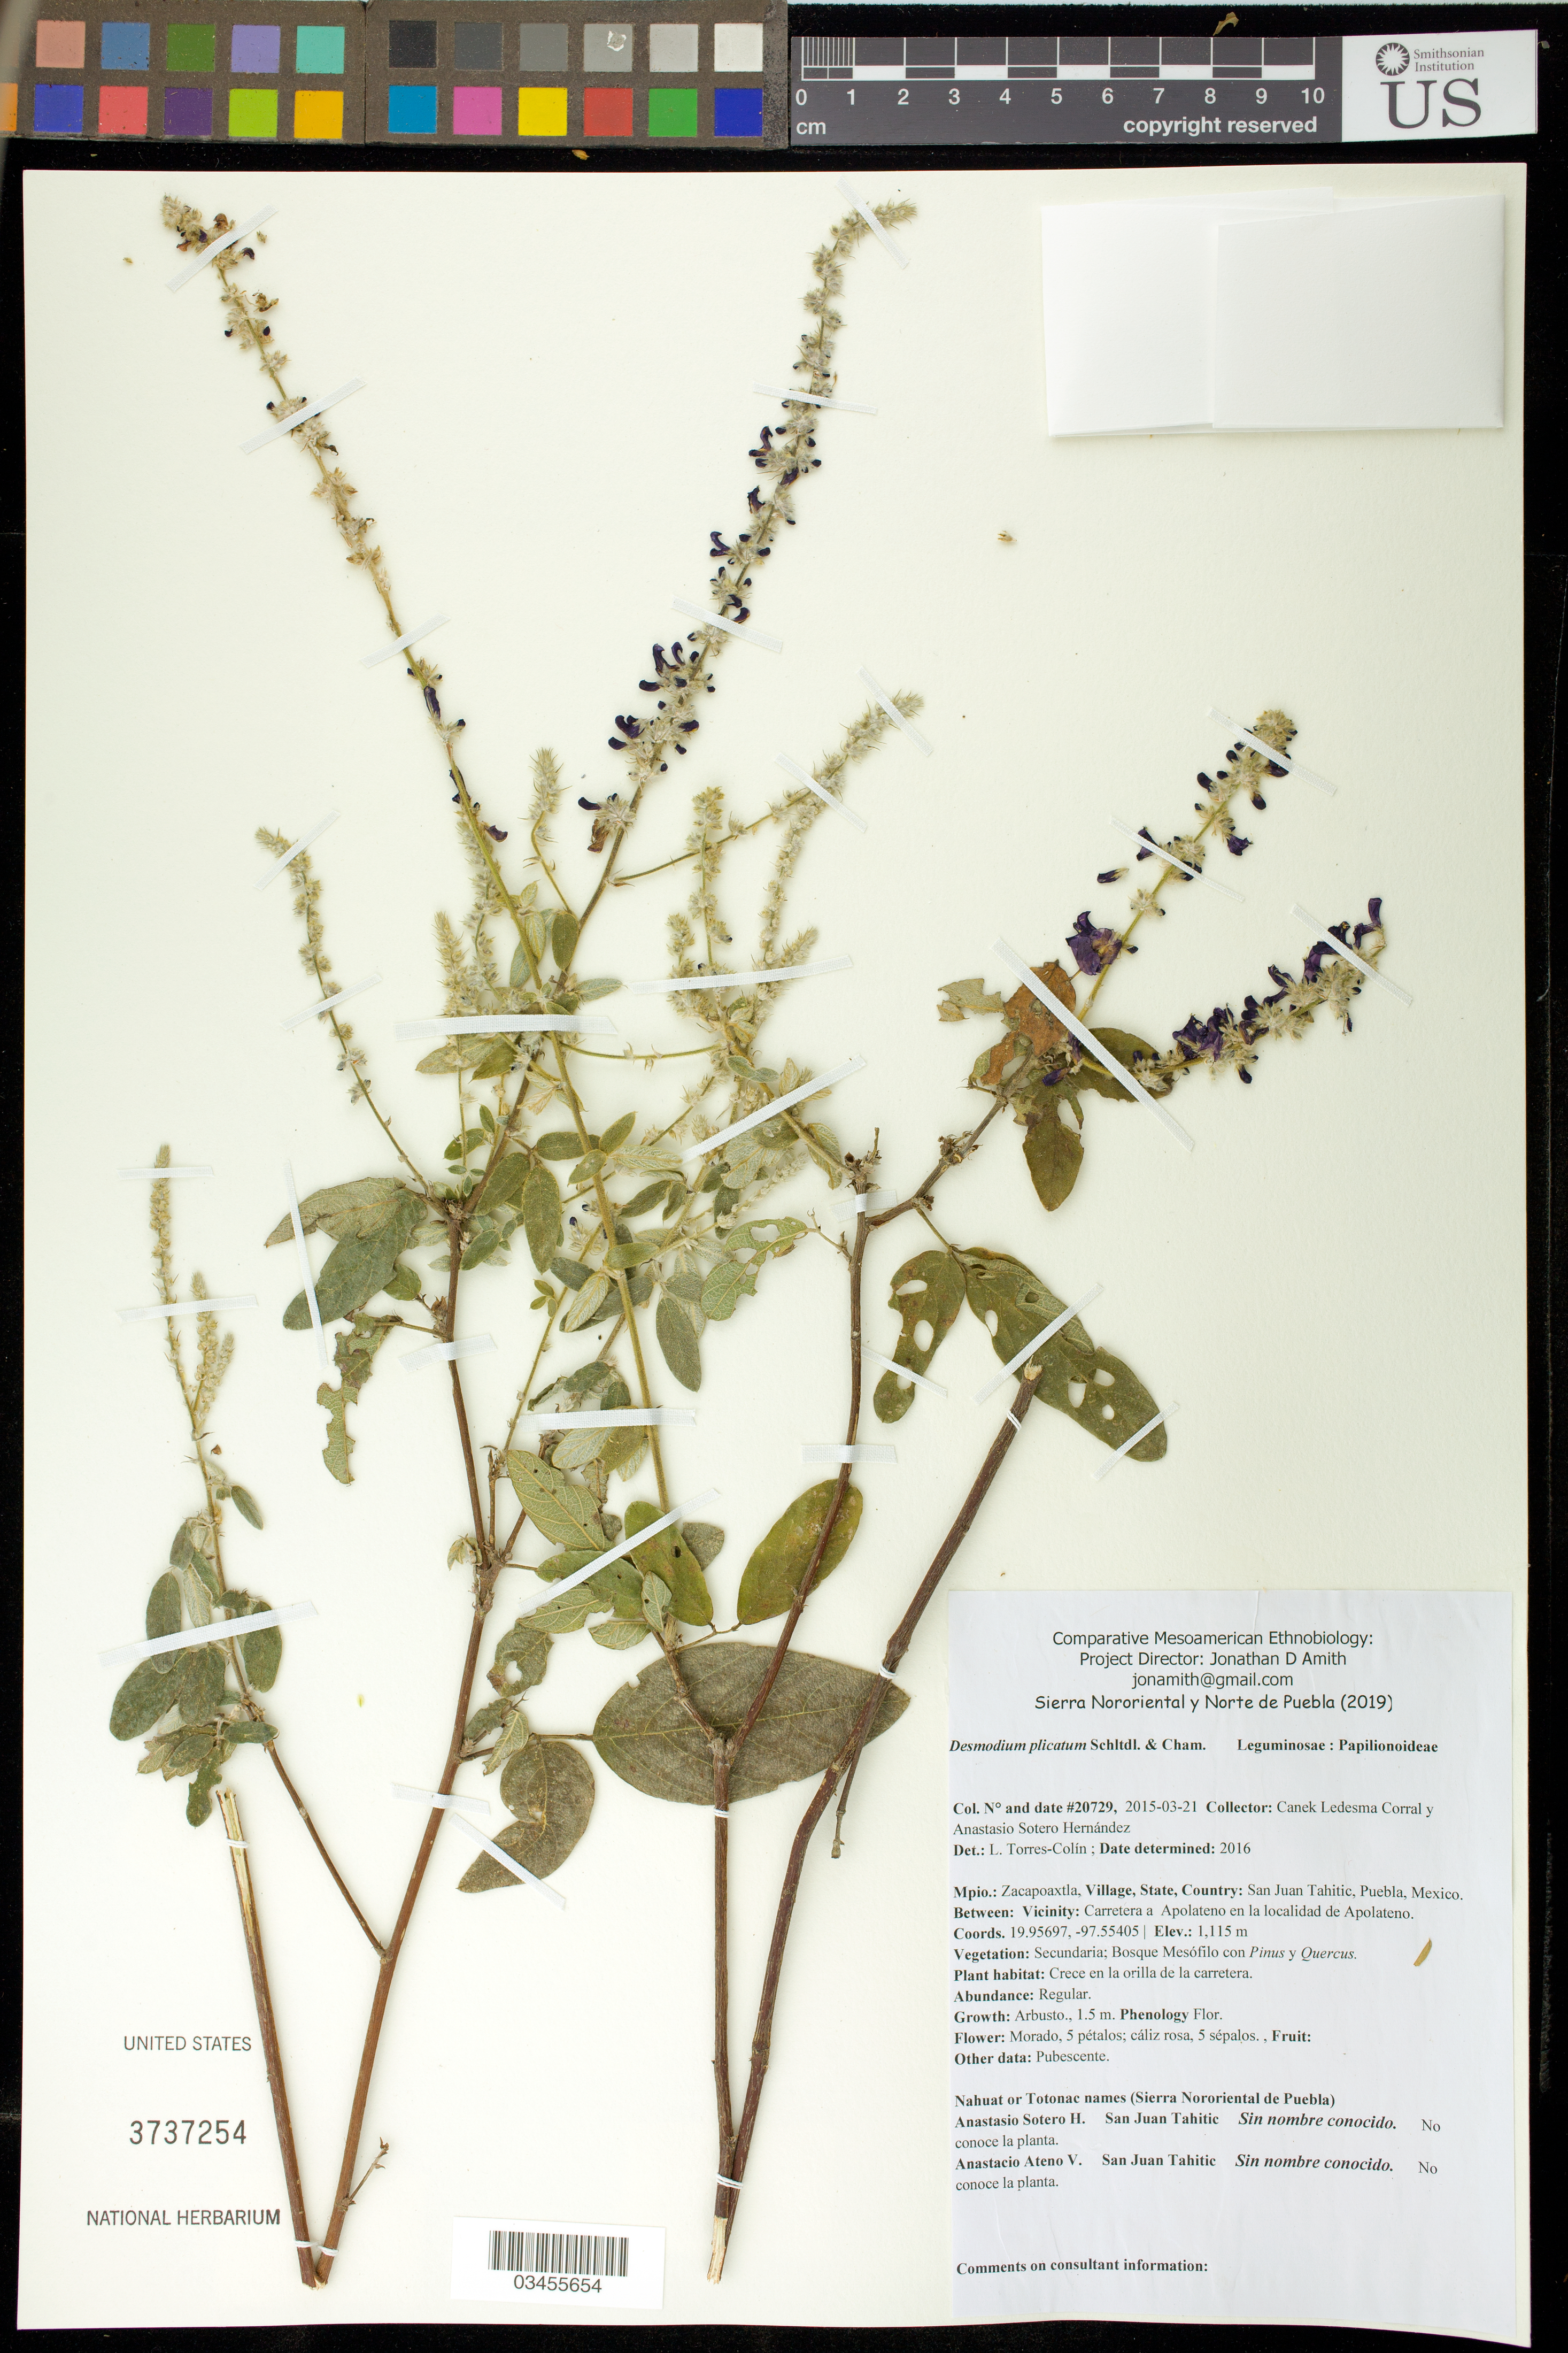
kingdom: Plantae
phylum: Tracheophyta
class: Magnoliopsida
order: Fabales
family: Fabaceae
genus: Desmodium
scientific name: Desmodium plicatum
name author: Schltdl. & Cham.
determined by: Torres-Colín, Leticia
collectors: Canek Ledesma C. & A. Sotero H.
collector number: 20729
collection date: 2015-03-21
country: México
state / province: Puebla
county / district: Zacapoaxtla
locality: PUEBLO: San Juan Tahitic; LOCALIDAD EXACTA: Carretera a Apolateno en la localidad de Apolateno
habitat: Bosque mesófilo con Pinus y Quercus | Crece en la orilla de la carretera.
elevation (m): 1115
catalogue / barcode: US 3737254